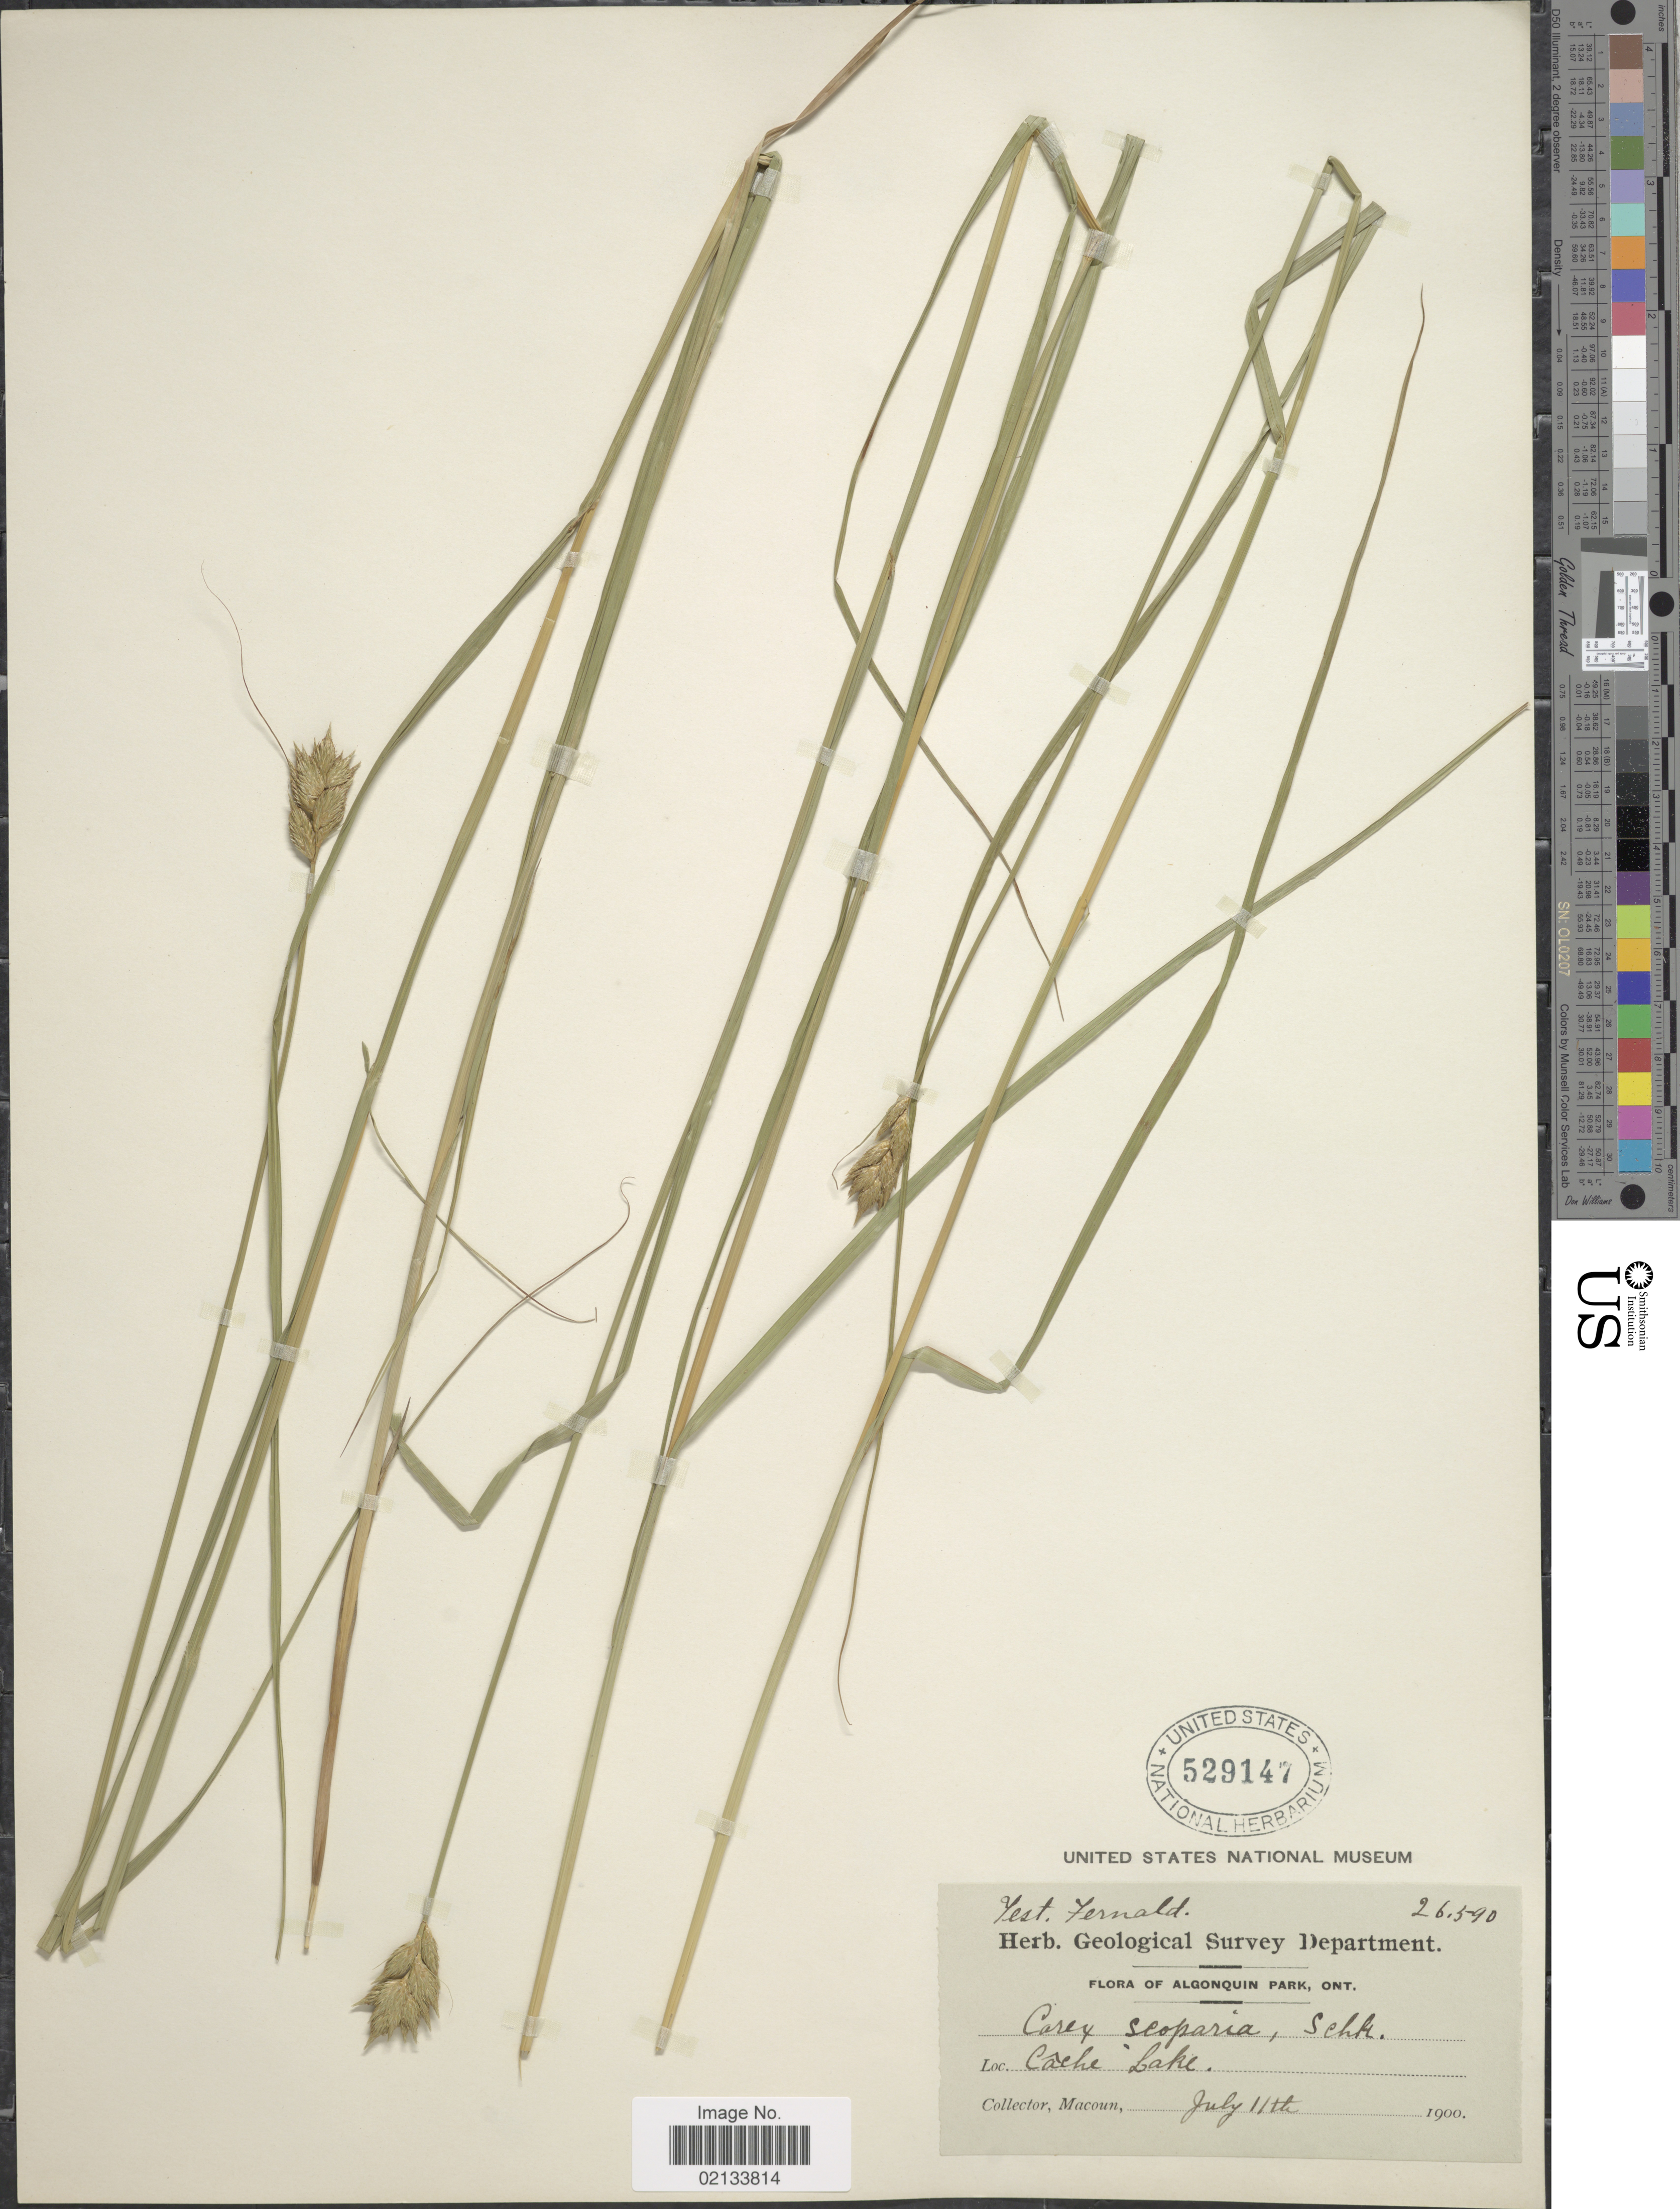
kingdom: Plantae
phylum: Tracheophyta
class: Liliopsida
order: Poales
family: Cyperaceae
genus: Carex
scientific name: Carex scoparia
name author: Schkuhr ex Willd.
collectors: J. M. Macoun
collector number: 26590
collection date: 1900-07-11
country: Canada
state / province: Ontario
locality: Câche Lake, Algonquin Park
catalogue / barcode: US 529147